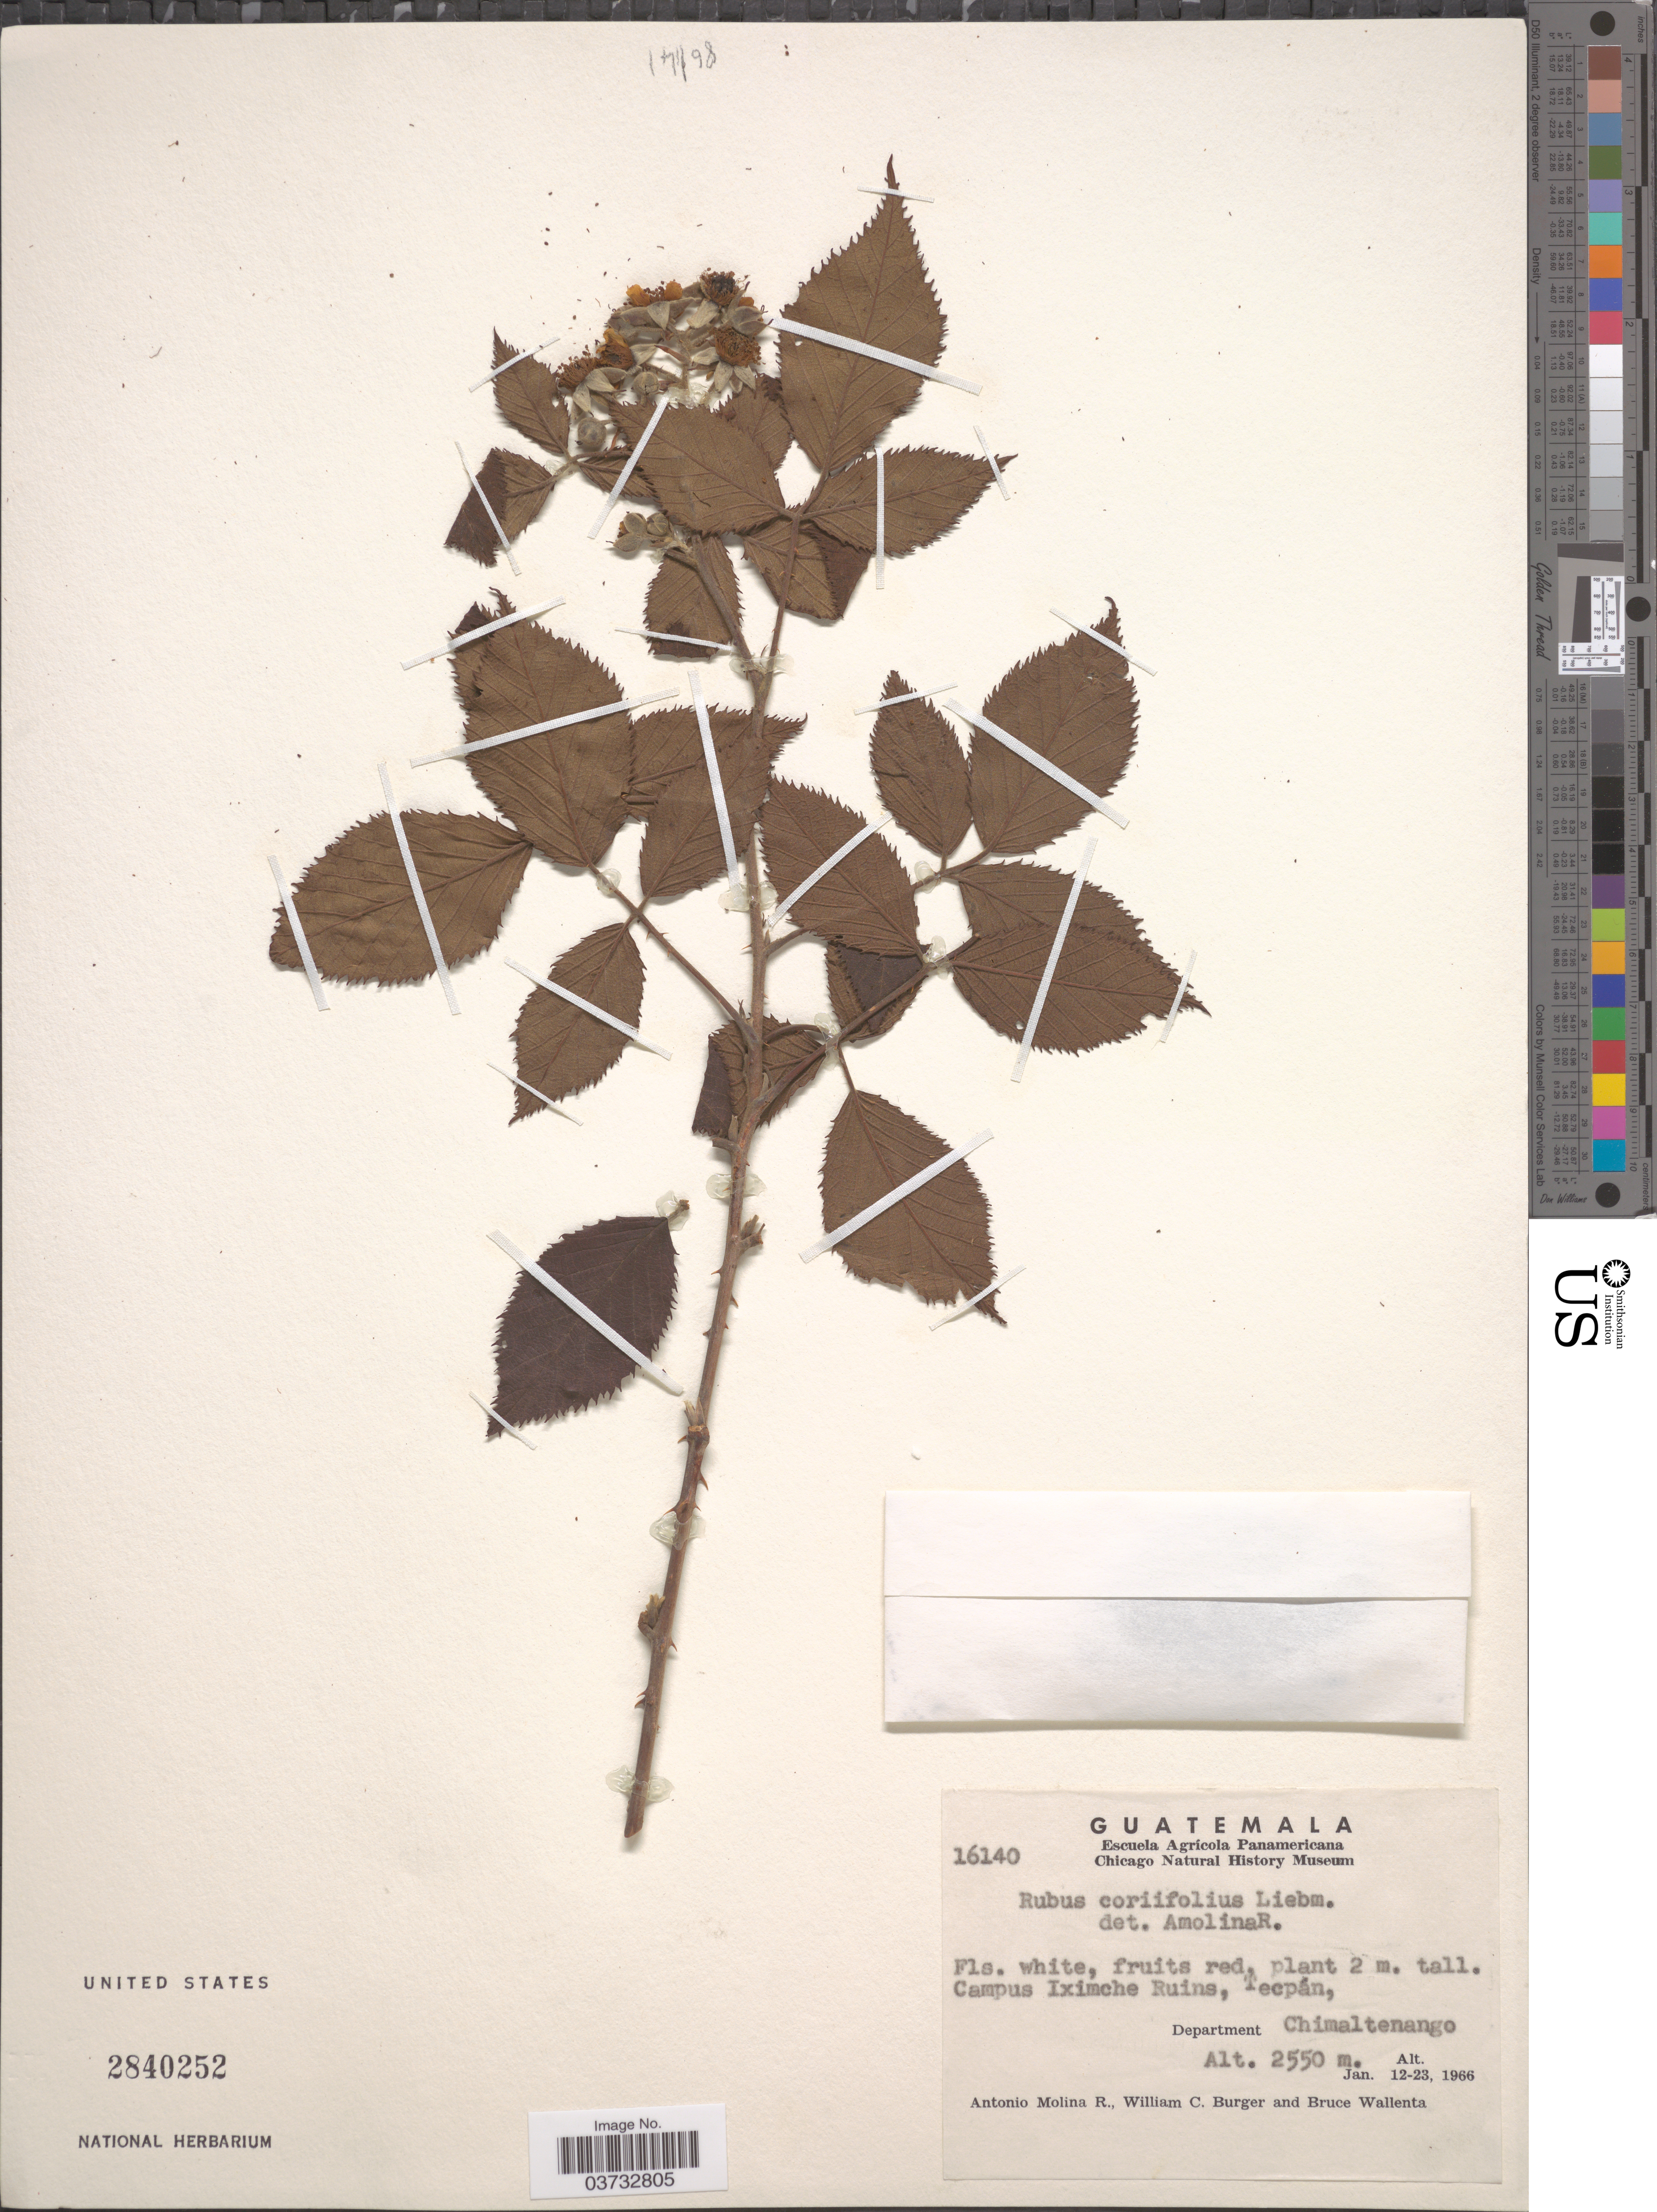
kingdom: Plantae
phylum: Tracheophyta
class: Magnoliopsida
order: Rosales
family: Rosaceae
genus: Rubus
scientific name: Rubus coriifolius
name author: Liebm.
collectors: A. Molina R., W. Burger & B. Wallenta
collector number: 16140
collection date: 1966-01-12/1966-01-23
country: Guatemala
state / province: Chimaltenango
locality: Campus Iximche Ruins, Tecpán, Department Chimaltenango.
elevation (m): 2550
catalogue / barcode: US 2840252